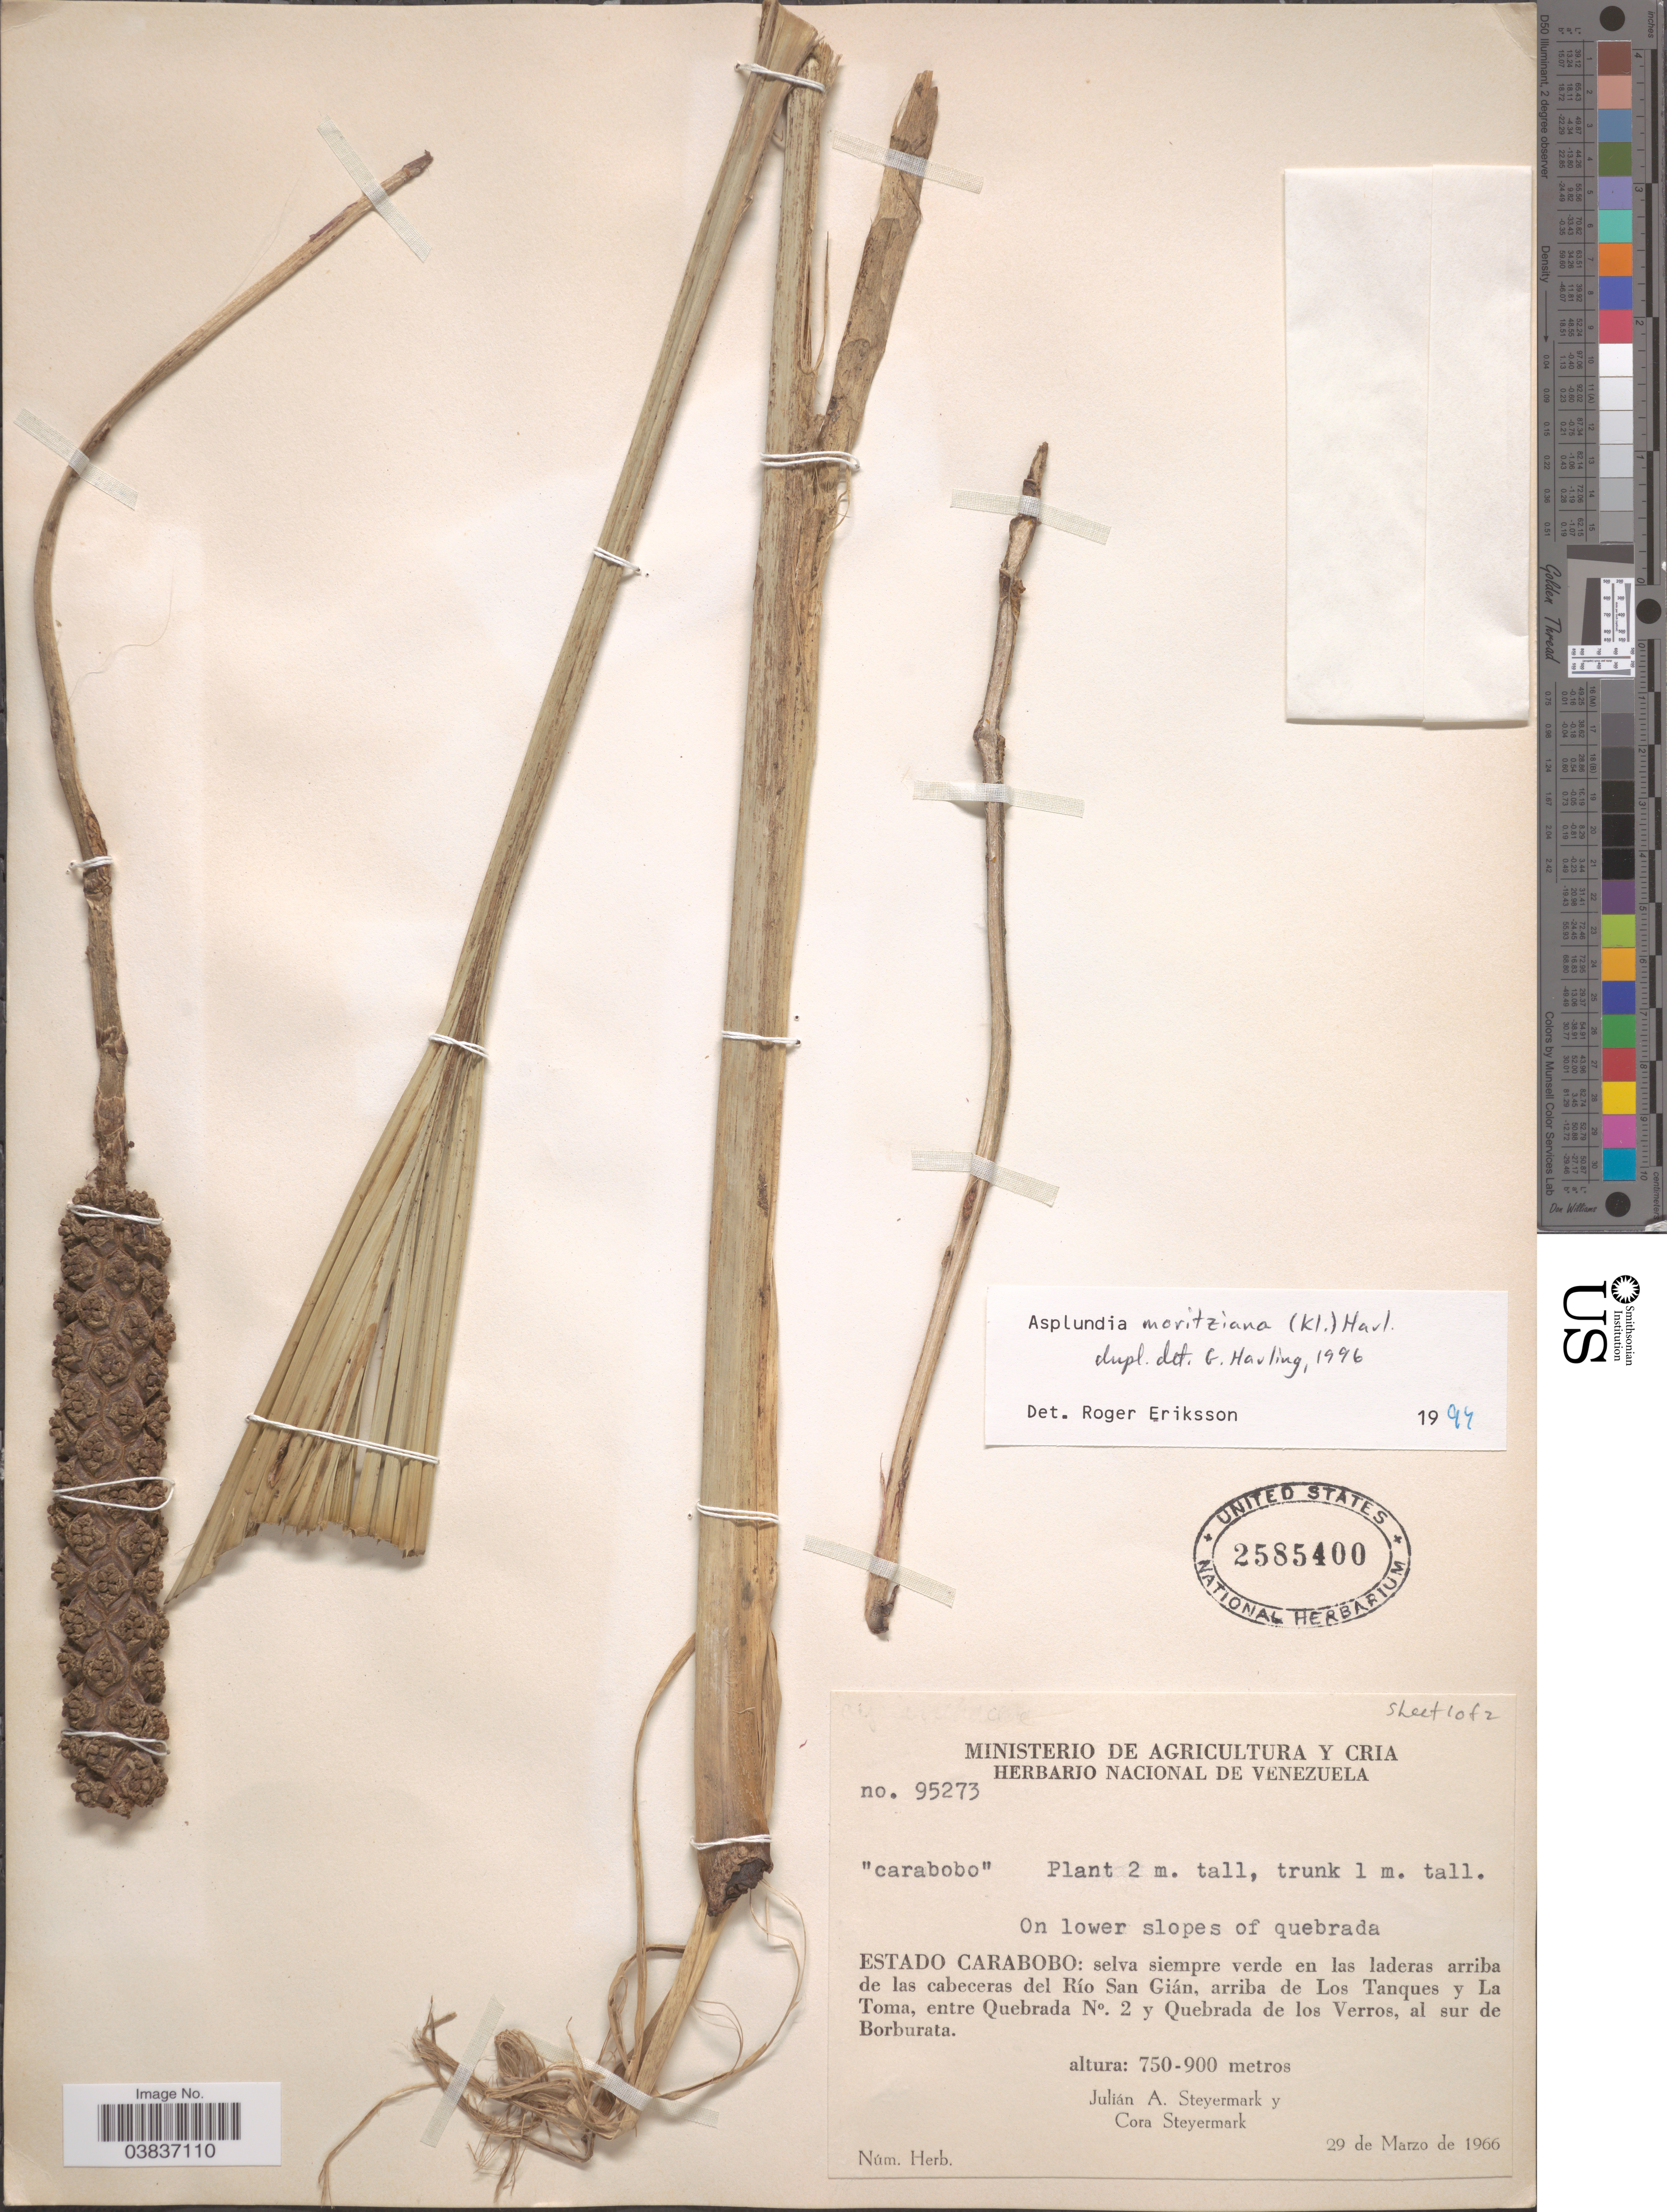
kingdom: Plantae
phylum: Tracheophyta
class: Liliopsida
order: Pandanales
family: Cyclanthaceae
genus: Asplundia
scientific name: Asplundia moritziana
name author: (Klotzsch) Harling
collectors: J. Steyermark & C. Steyermark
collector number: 95273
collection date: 1966-03-29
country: Venezuela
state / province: Carabobo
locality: En las laderas arriba de las cabeceras del Río San Gián, arriba de Los Tanques y La Toma, entre Quebrada N°. 2 y Quebrada de los Verros, al sur de Borburata.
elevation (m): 750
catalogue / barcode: US 2585400